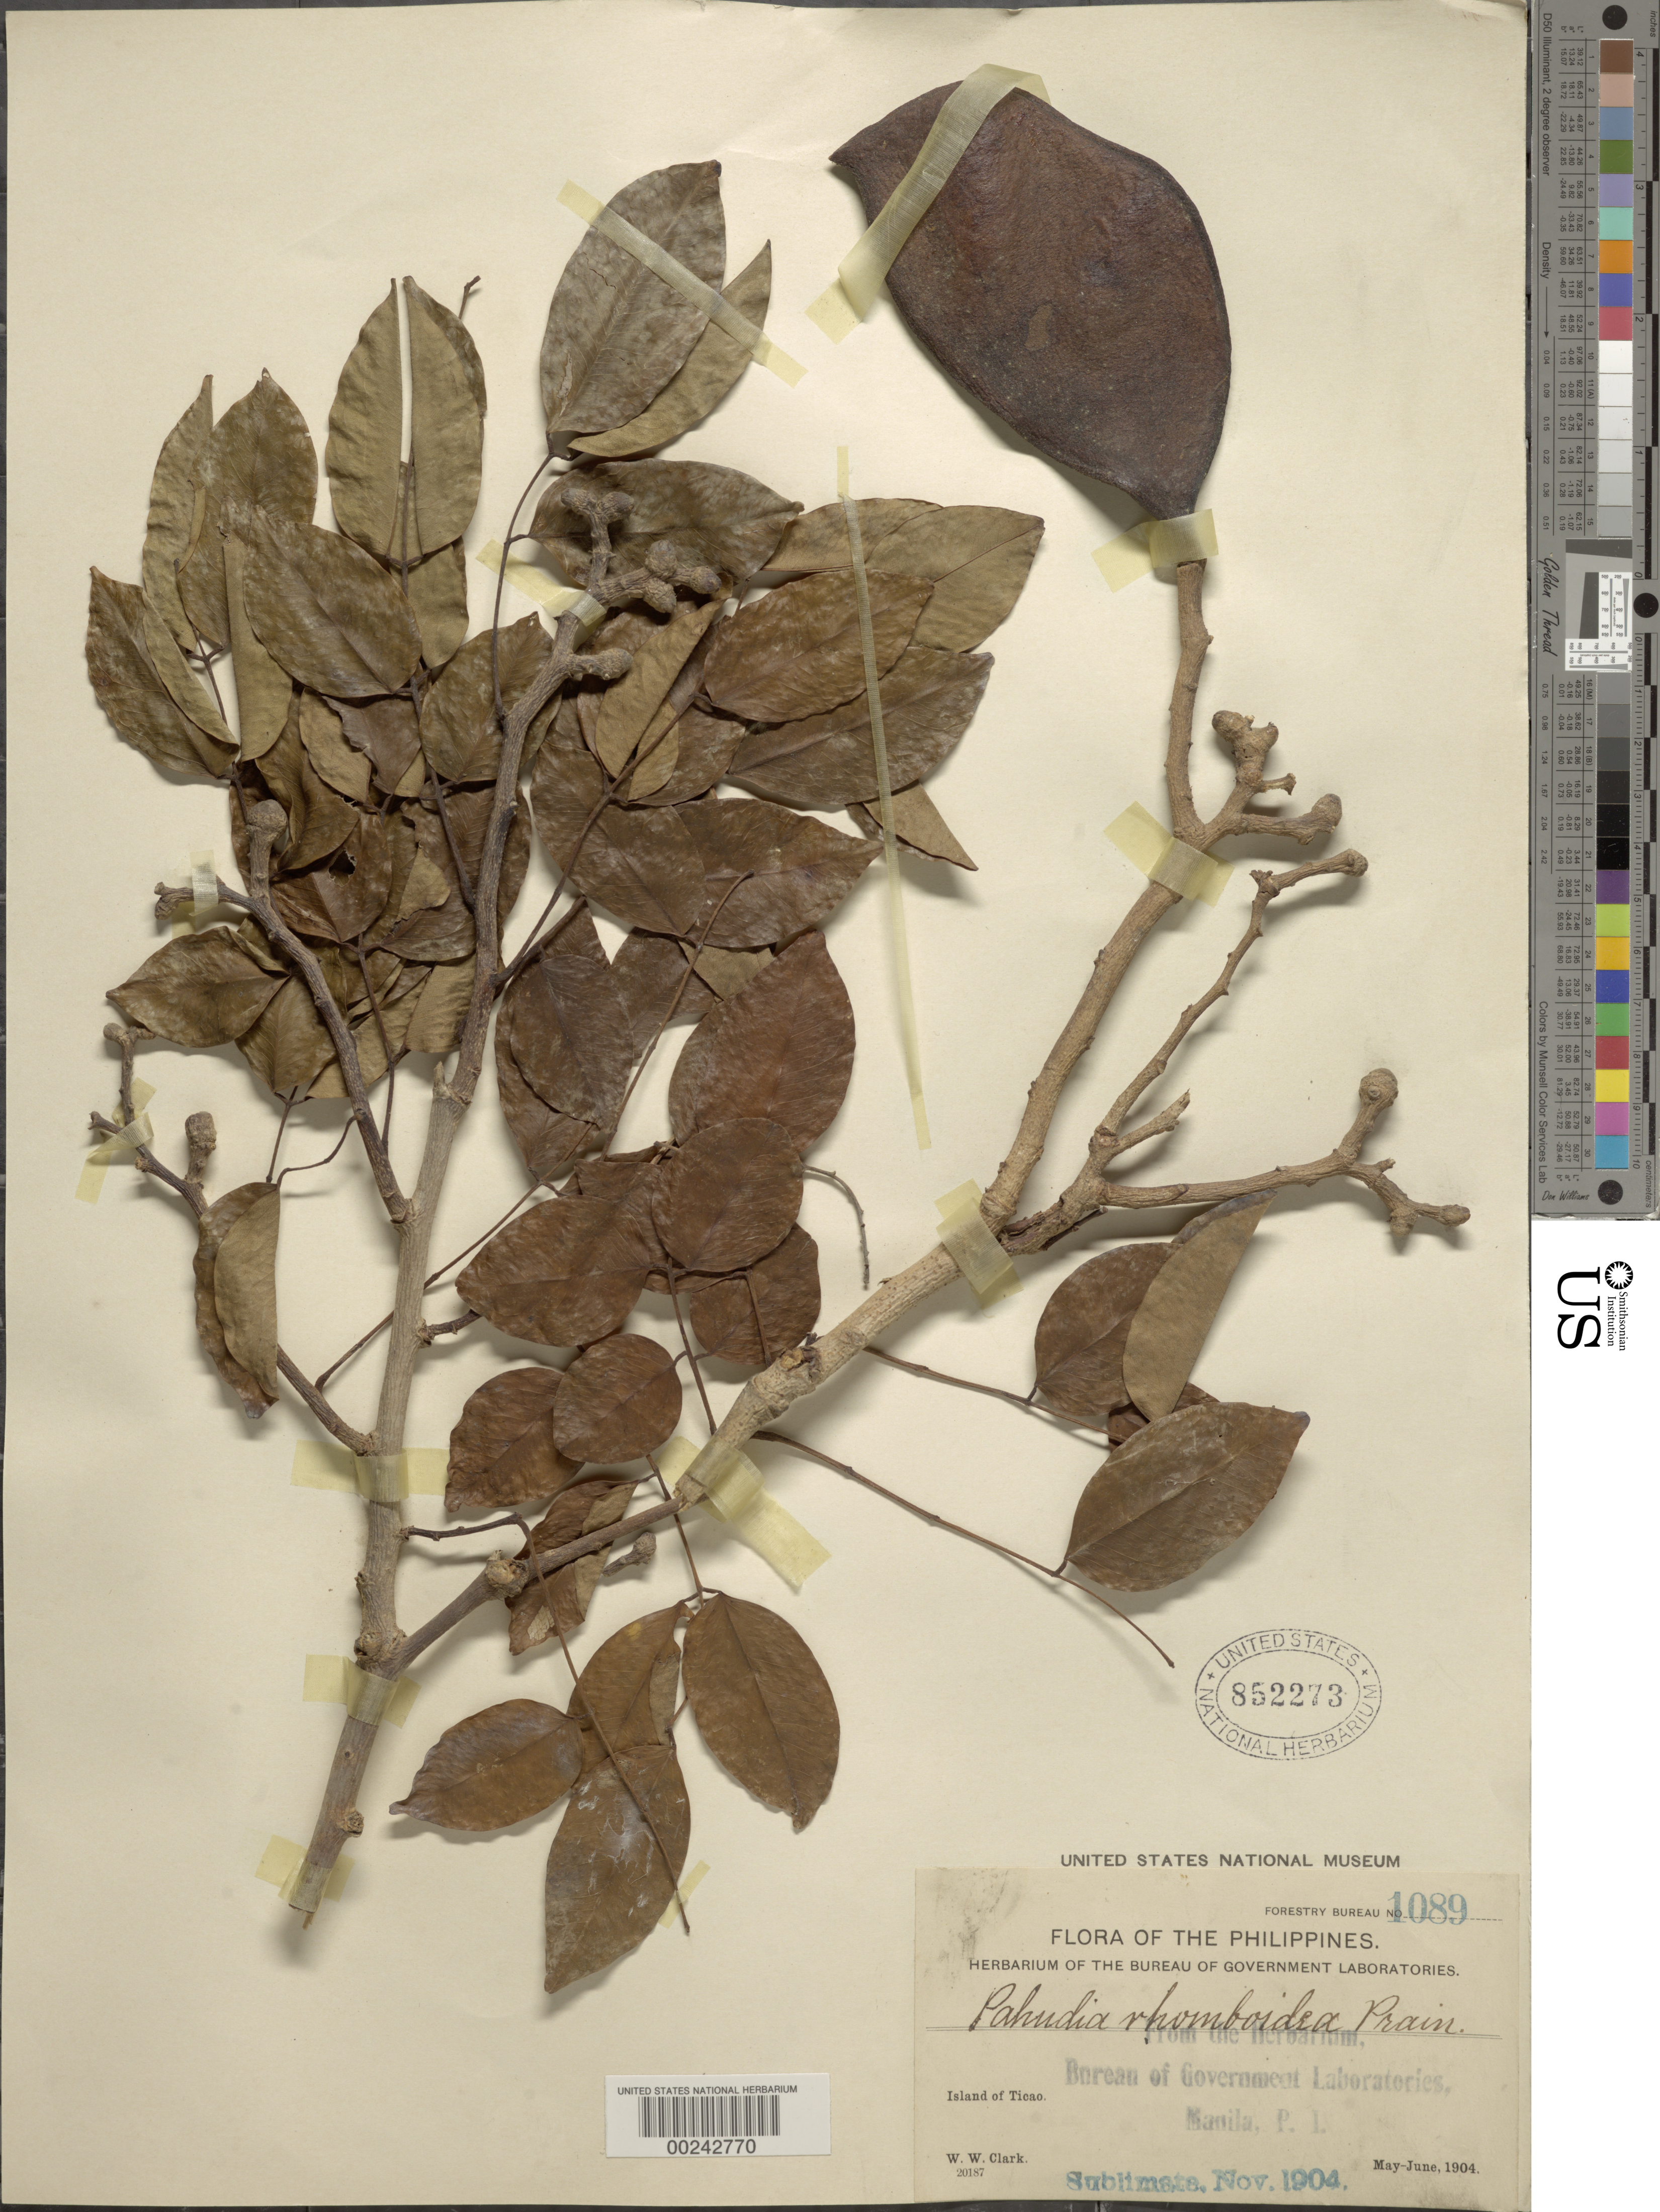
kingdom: Plantae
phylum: Tracheophyta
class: Magnoliopsida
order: Fabales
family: Fabaceae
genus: Afzelia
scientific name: Afzelia rhomboidea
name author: (Blanco) S. Vidal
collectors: W. W. Clark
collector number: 1089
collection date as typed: May 1904 to -- Jun 1904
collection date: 1904-05/1904-06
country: Philippines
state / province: Bicol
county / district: Masbate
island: Masbate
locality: Ticao island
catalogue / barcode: US 852273